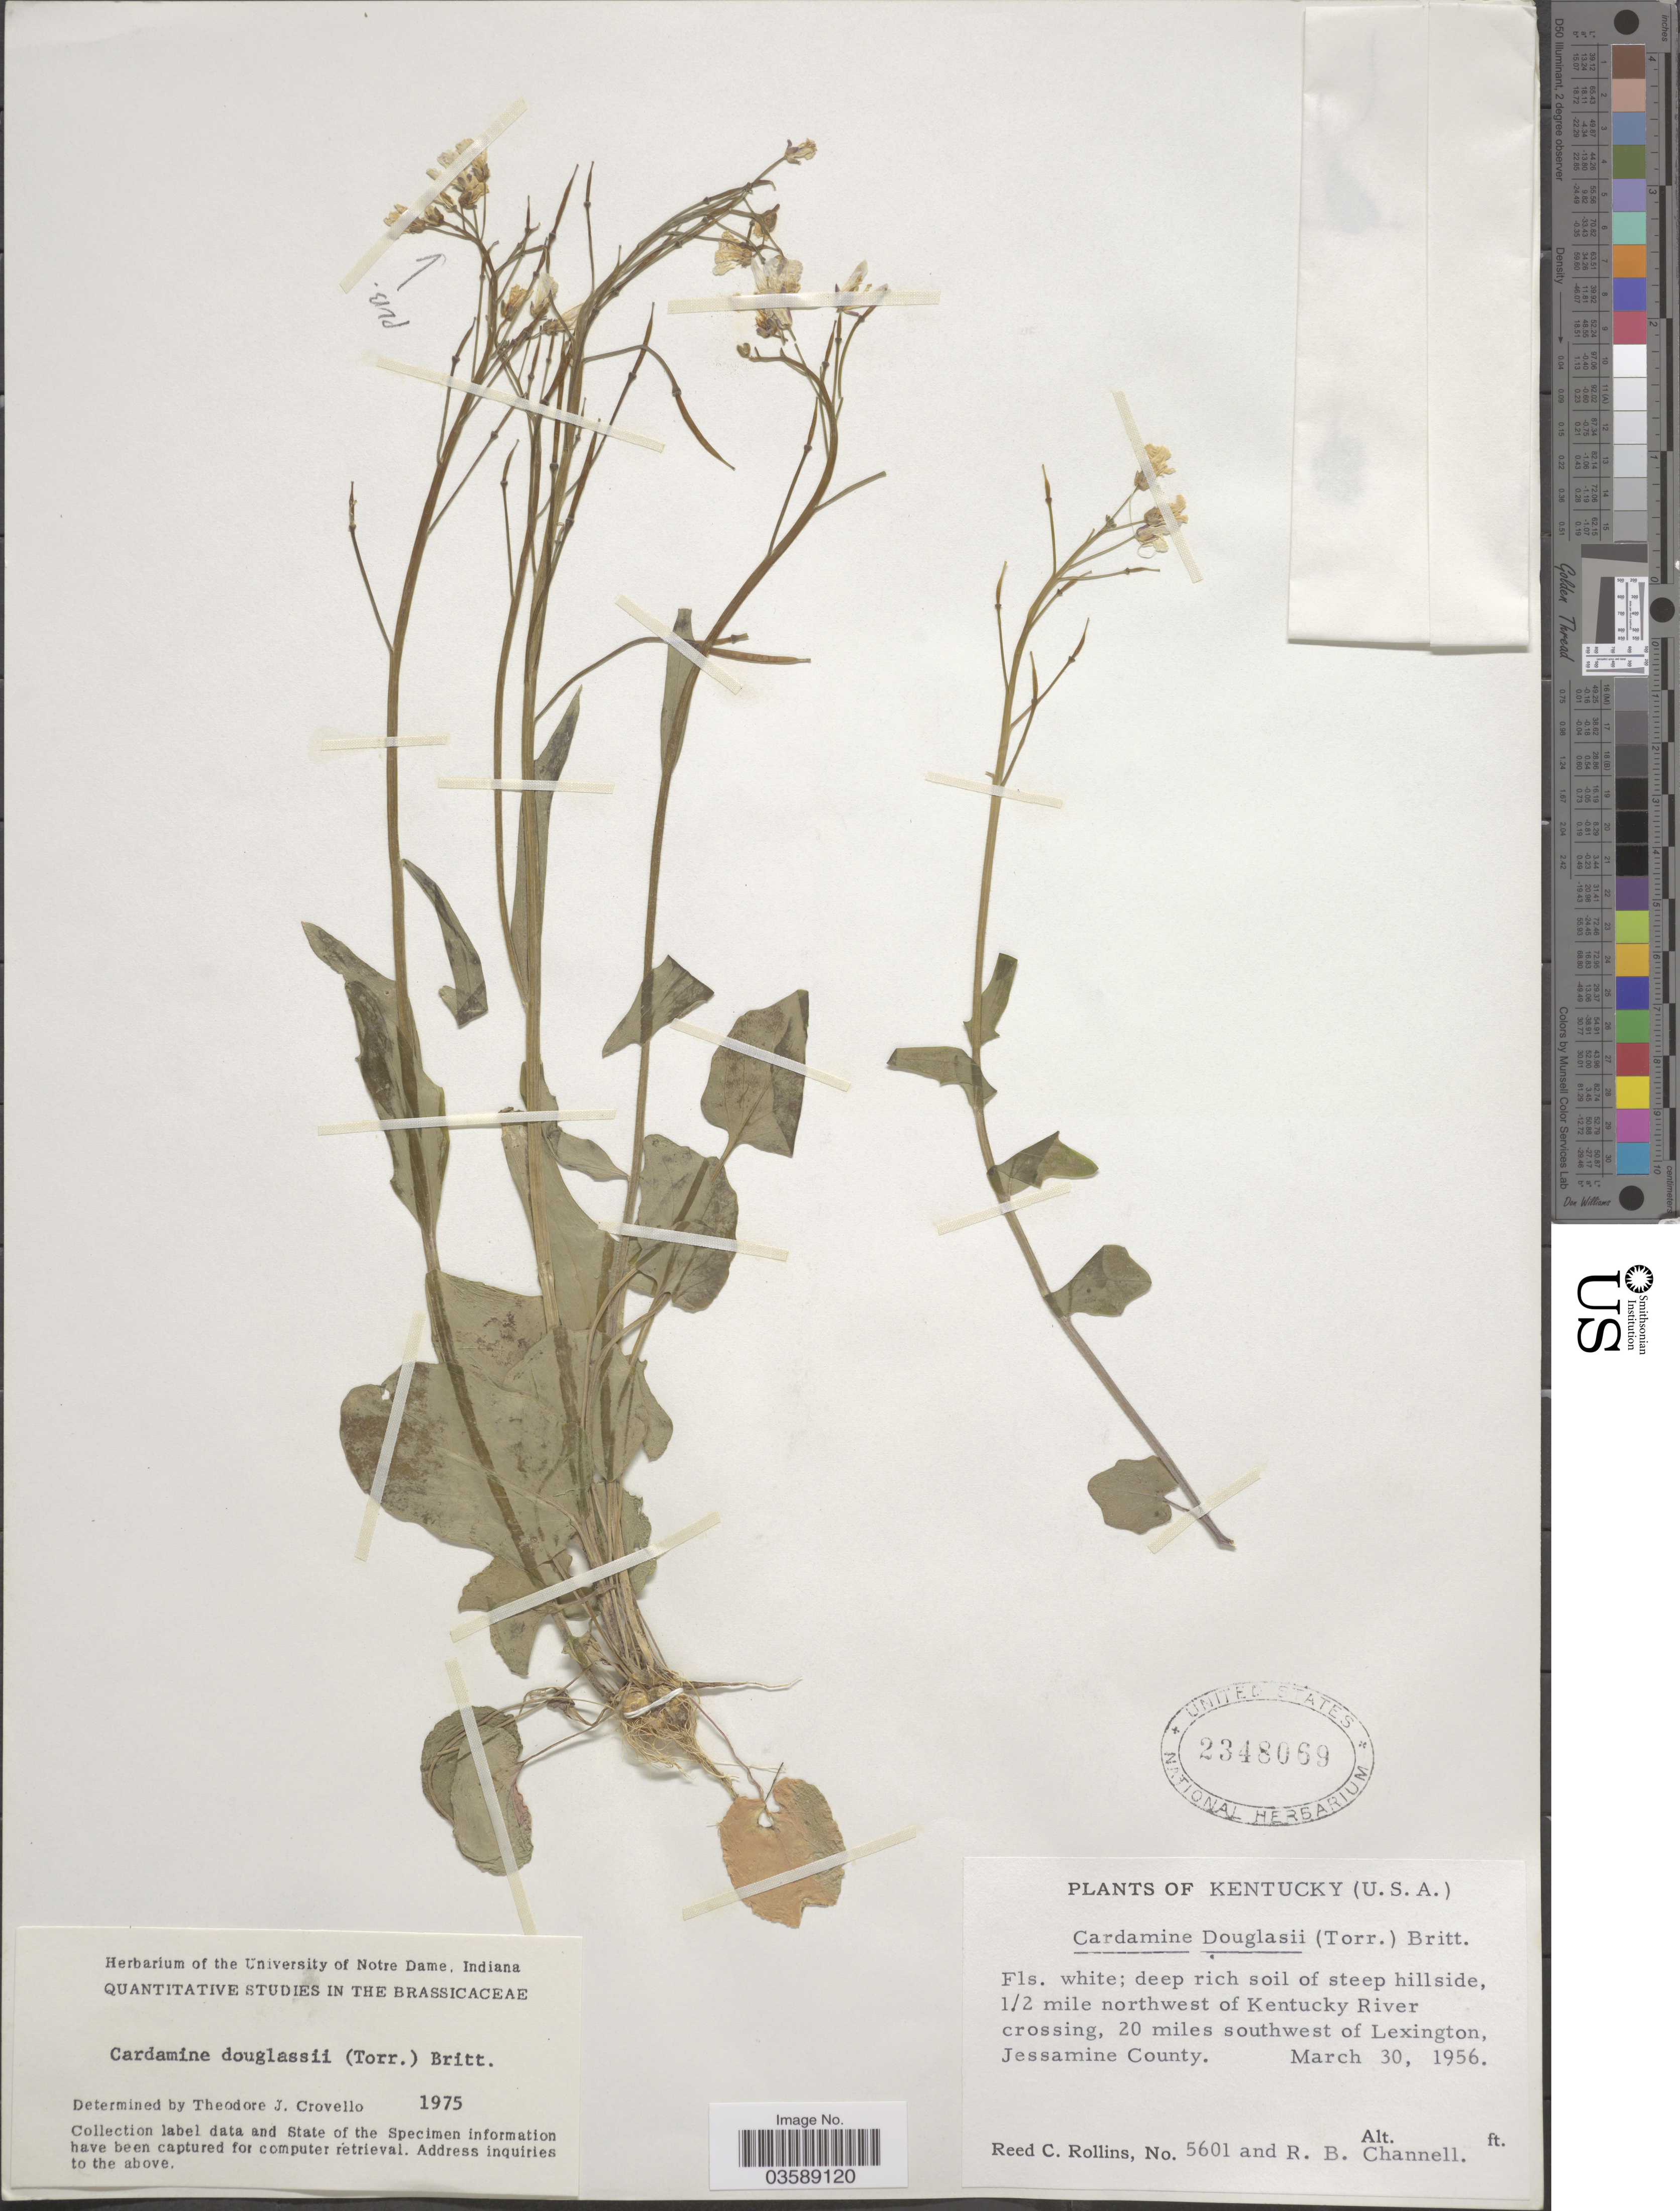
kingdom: Plantae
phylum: Tracheophyta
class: Magnoliopsida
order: Brassicales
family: Brassicaceae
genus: Cardamine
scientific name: Cardamine douglassii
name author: Britton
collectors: R. C. Rollins & R. B. Channell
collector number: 5601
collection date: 1956-03-30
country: United States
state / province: Kentucky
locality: Deep rich soil of steep hillside, ½ mile northwest of Kentucky River crossing, 20 miles southwest of Lexington, Jessamine County.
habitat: deep rich soil of steep hillside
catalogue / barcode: US 2348069